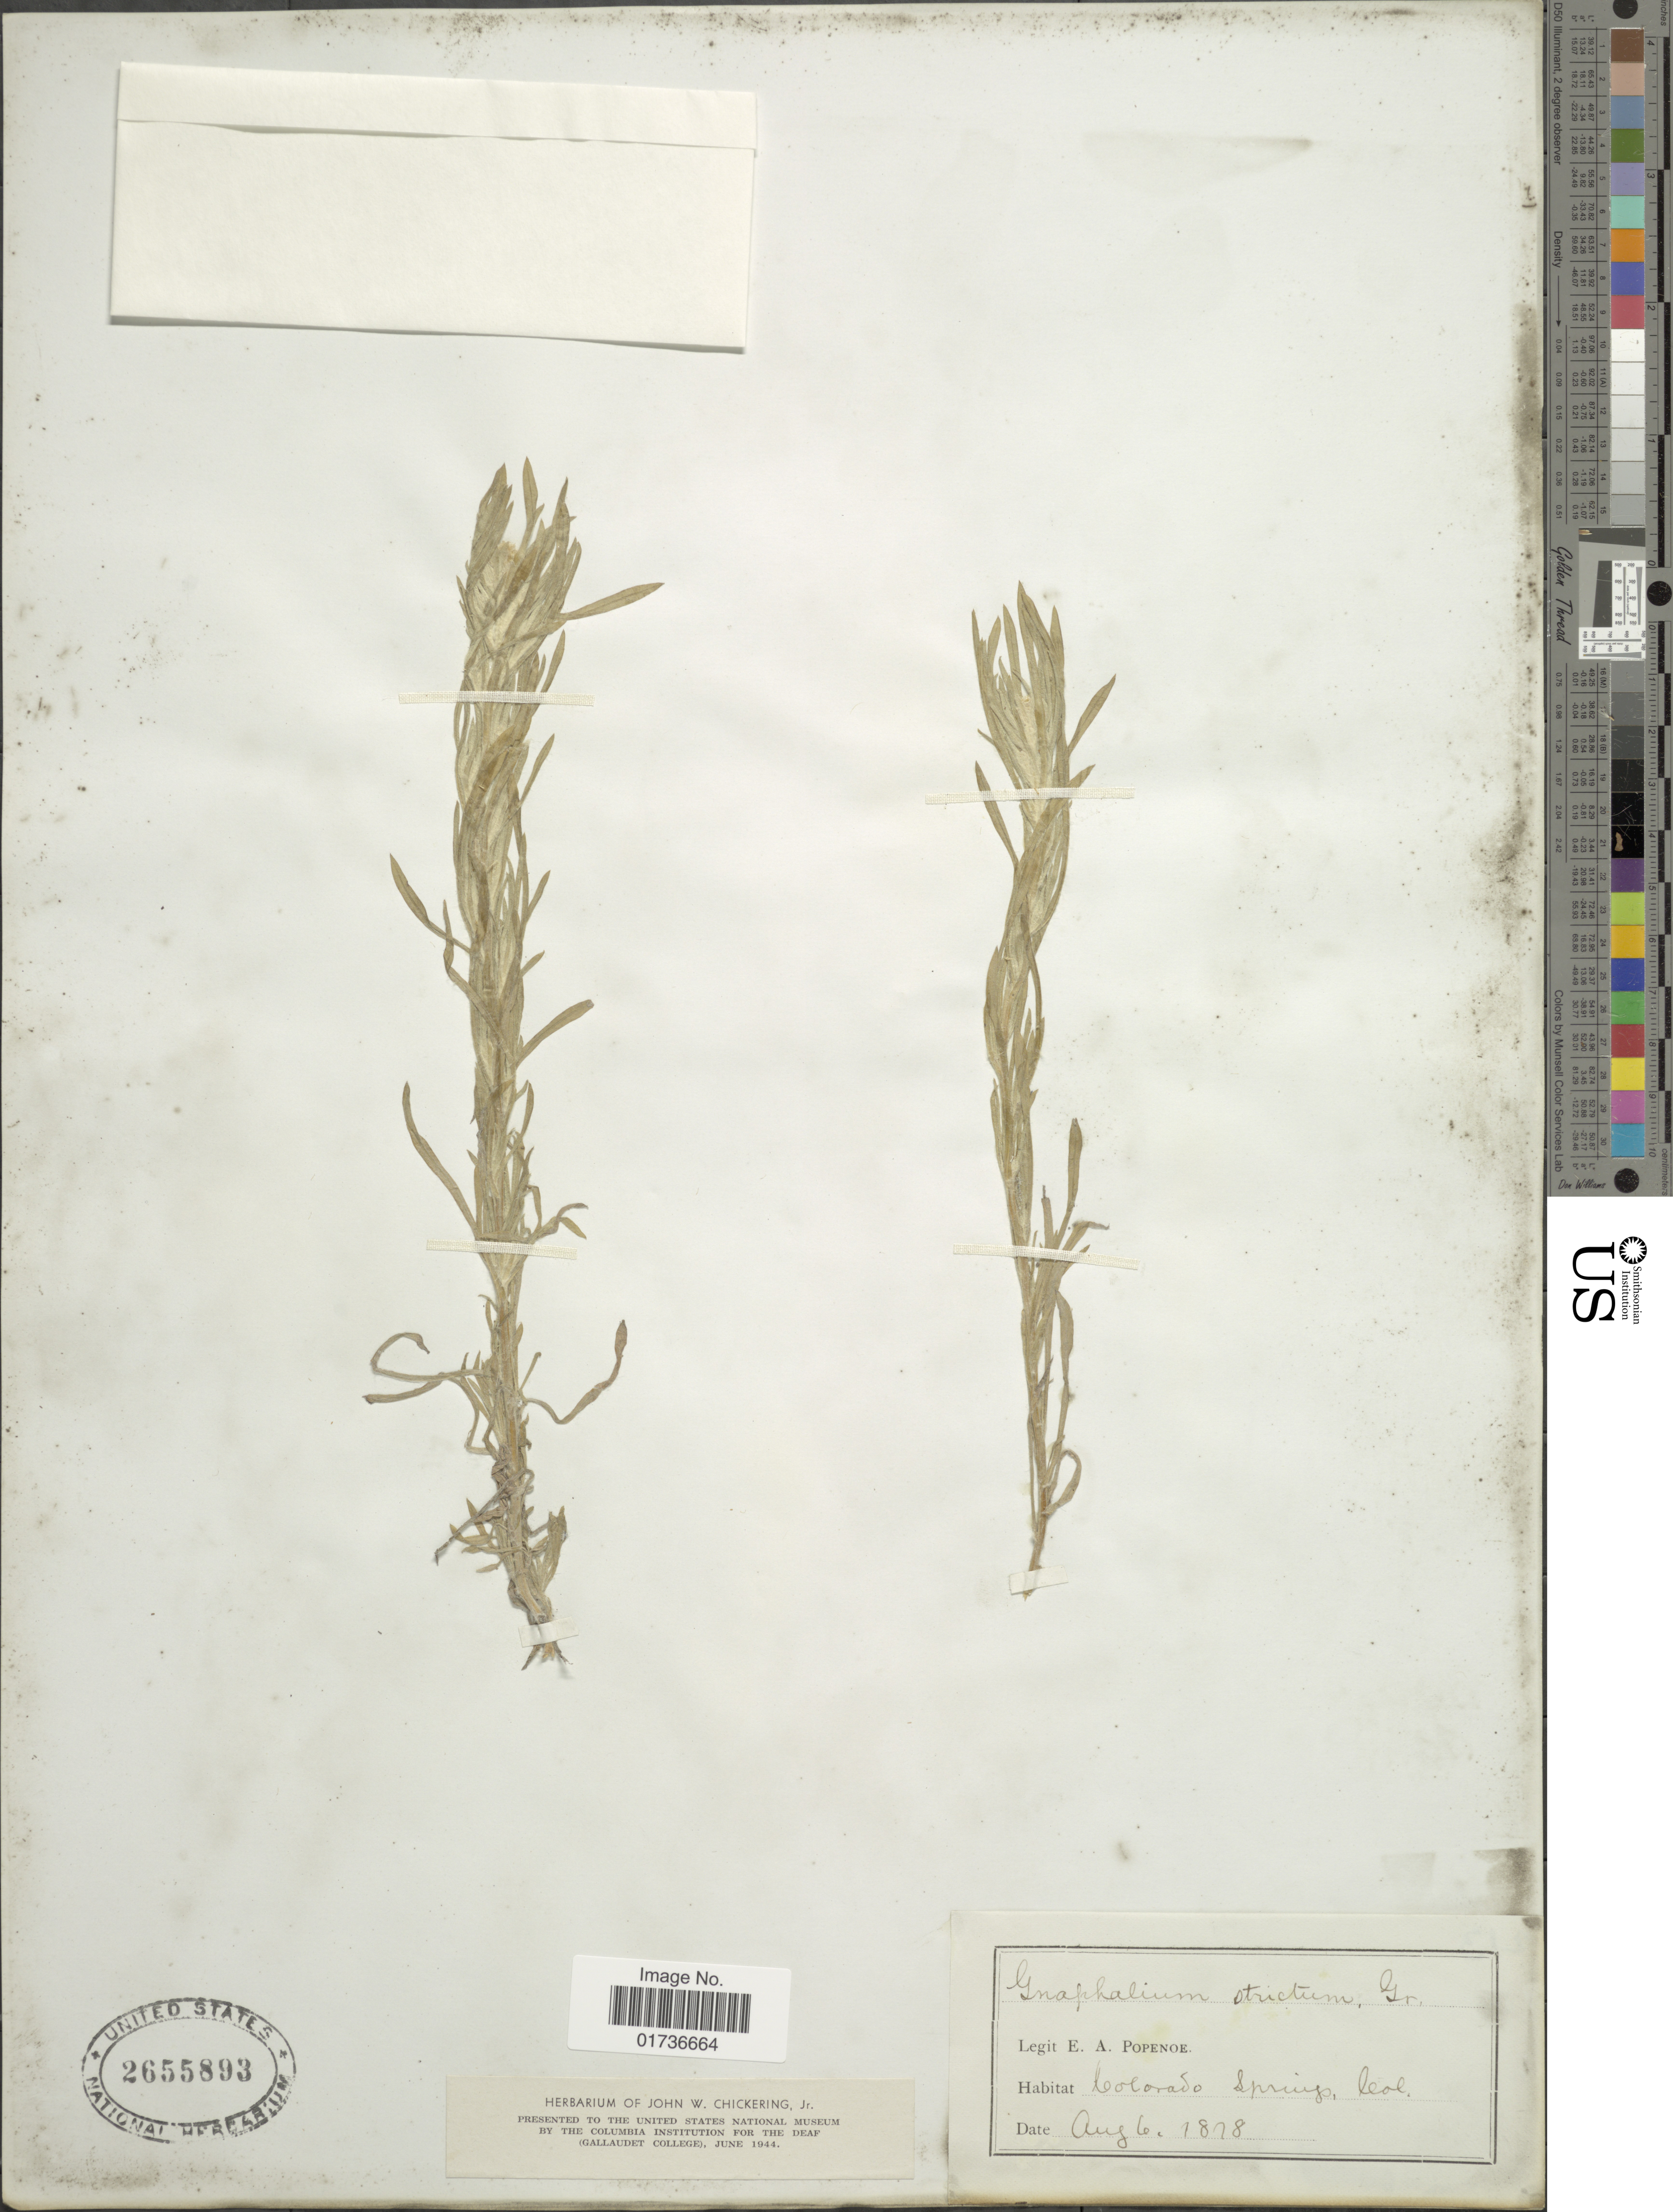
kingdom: Plantae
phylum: Tracheophyta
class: Magnoliopsida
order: Asterales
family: Asteraceae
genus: Gnaphalium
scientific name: Gnaphalium grayi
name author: A. Nelson & J.F. Macbr.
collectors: E. A. Popenoe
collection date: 1878-08-06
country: United States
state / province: Colorado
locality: Colorado Springs, Col.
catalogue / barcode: US 2655893